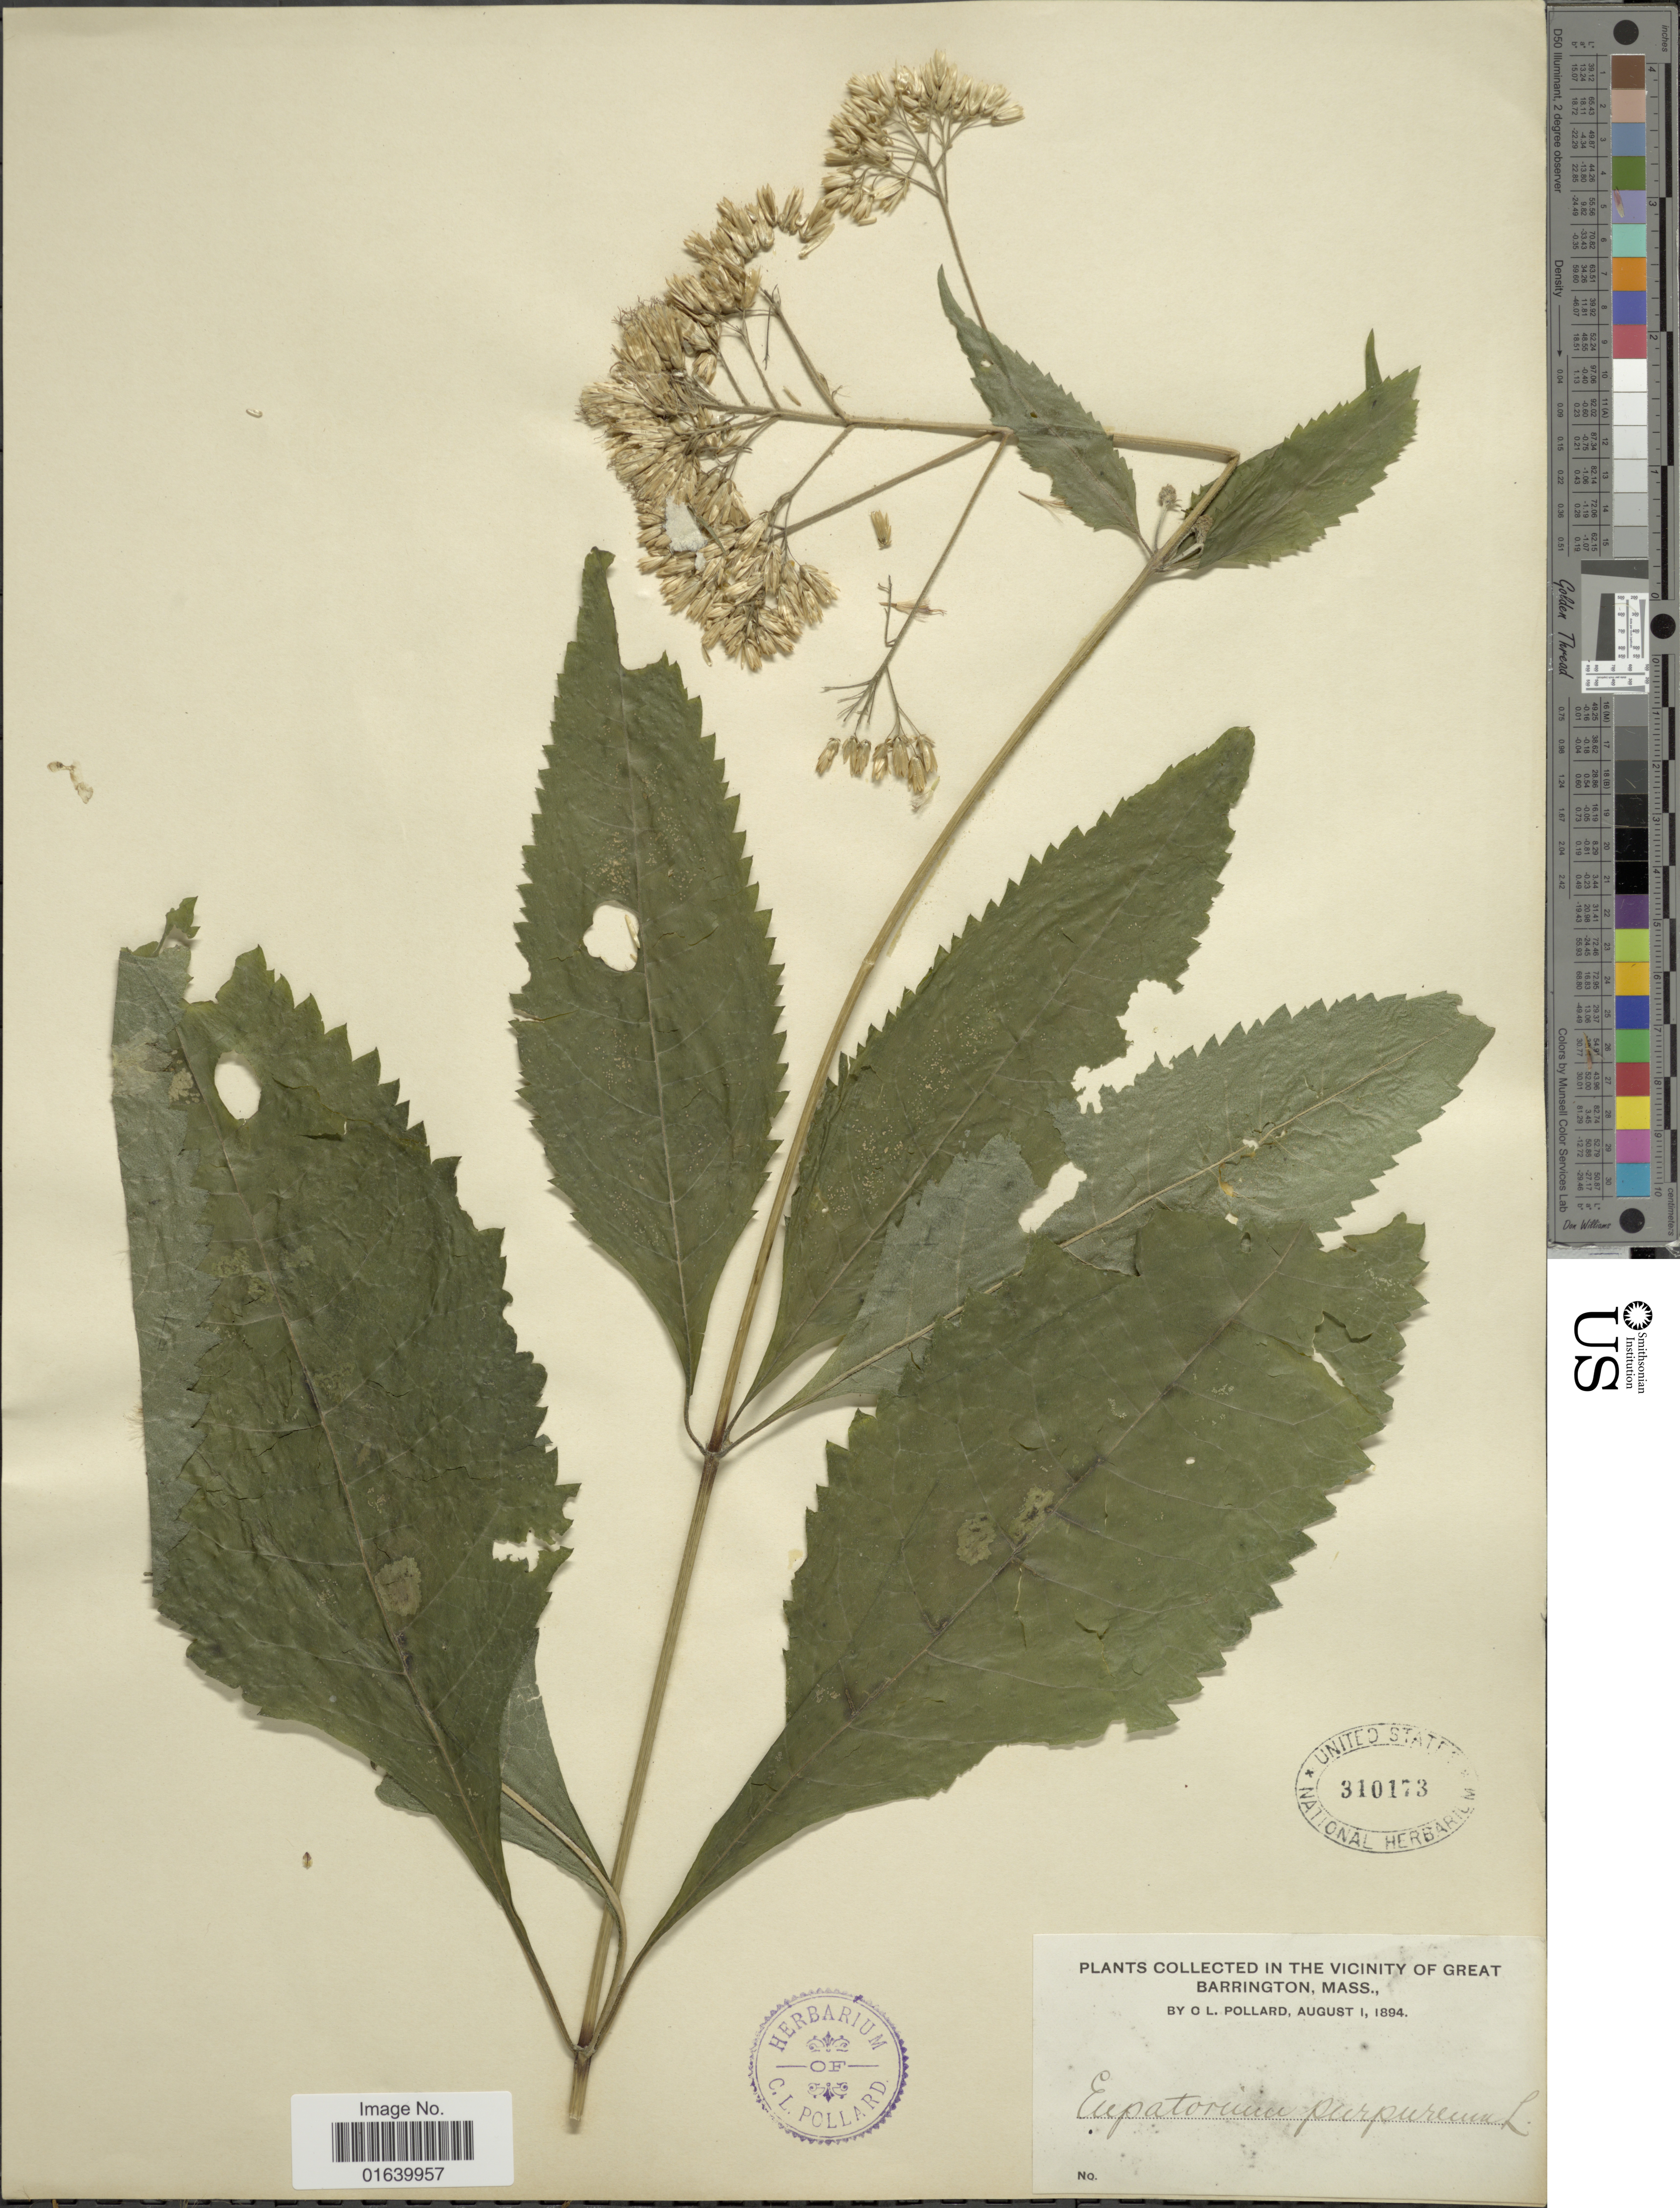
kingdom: Plantae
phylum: Tracheophyta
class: Magnoliopsida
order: Asterales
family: Asteraceae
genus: Eupatorium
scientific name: Eupatorium purpureum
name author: (L.) E.E. Lamont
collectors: C. L. Pollard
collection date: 1894-08-01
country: United States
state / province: Massachusetts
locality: In the vicinity of Great Barrington, Mass.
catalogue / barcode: US 310173